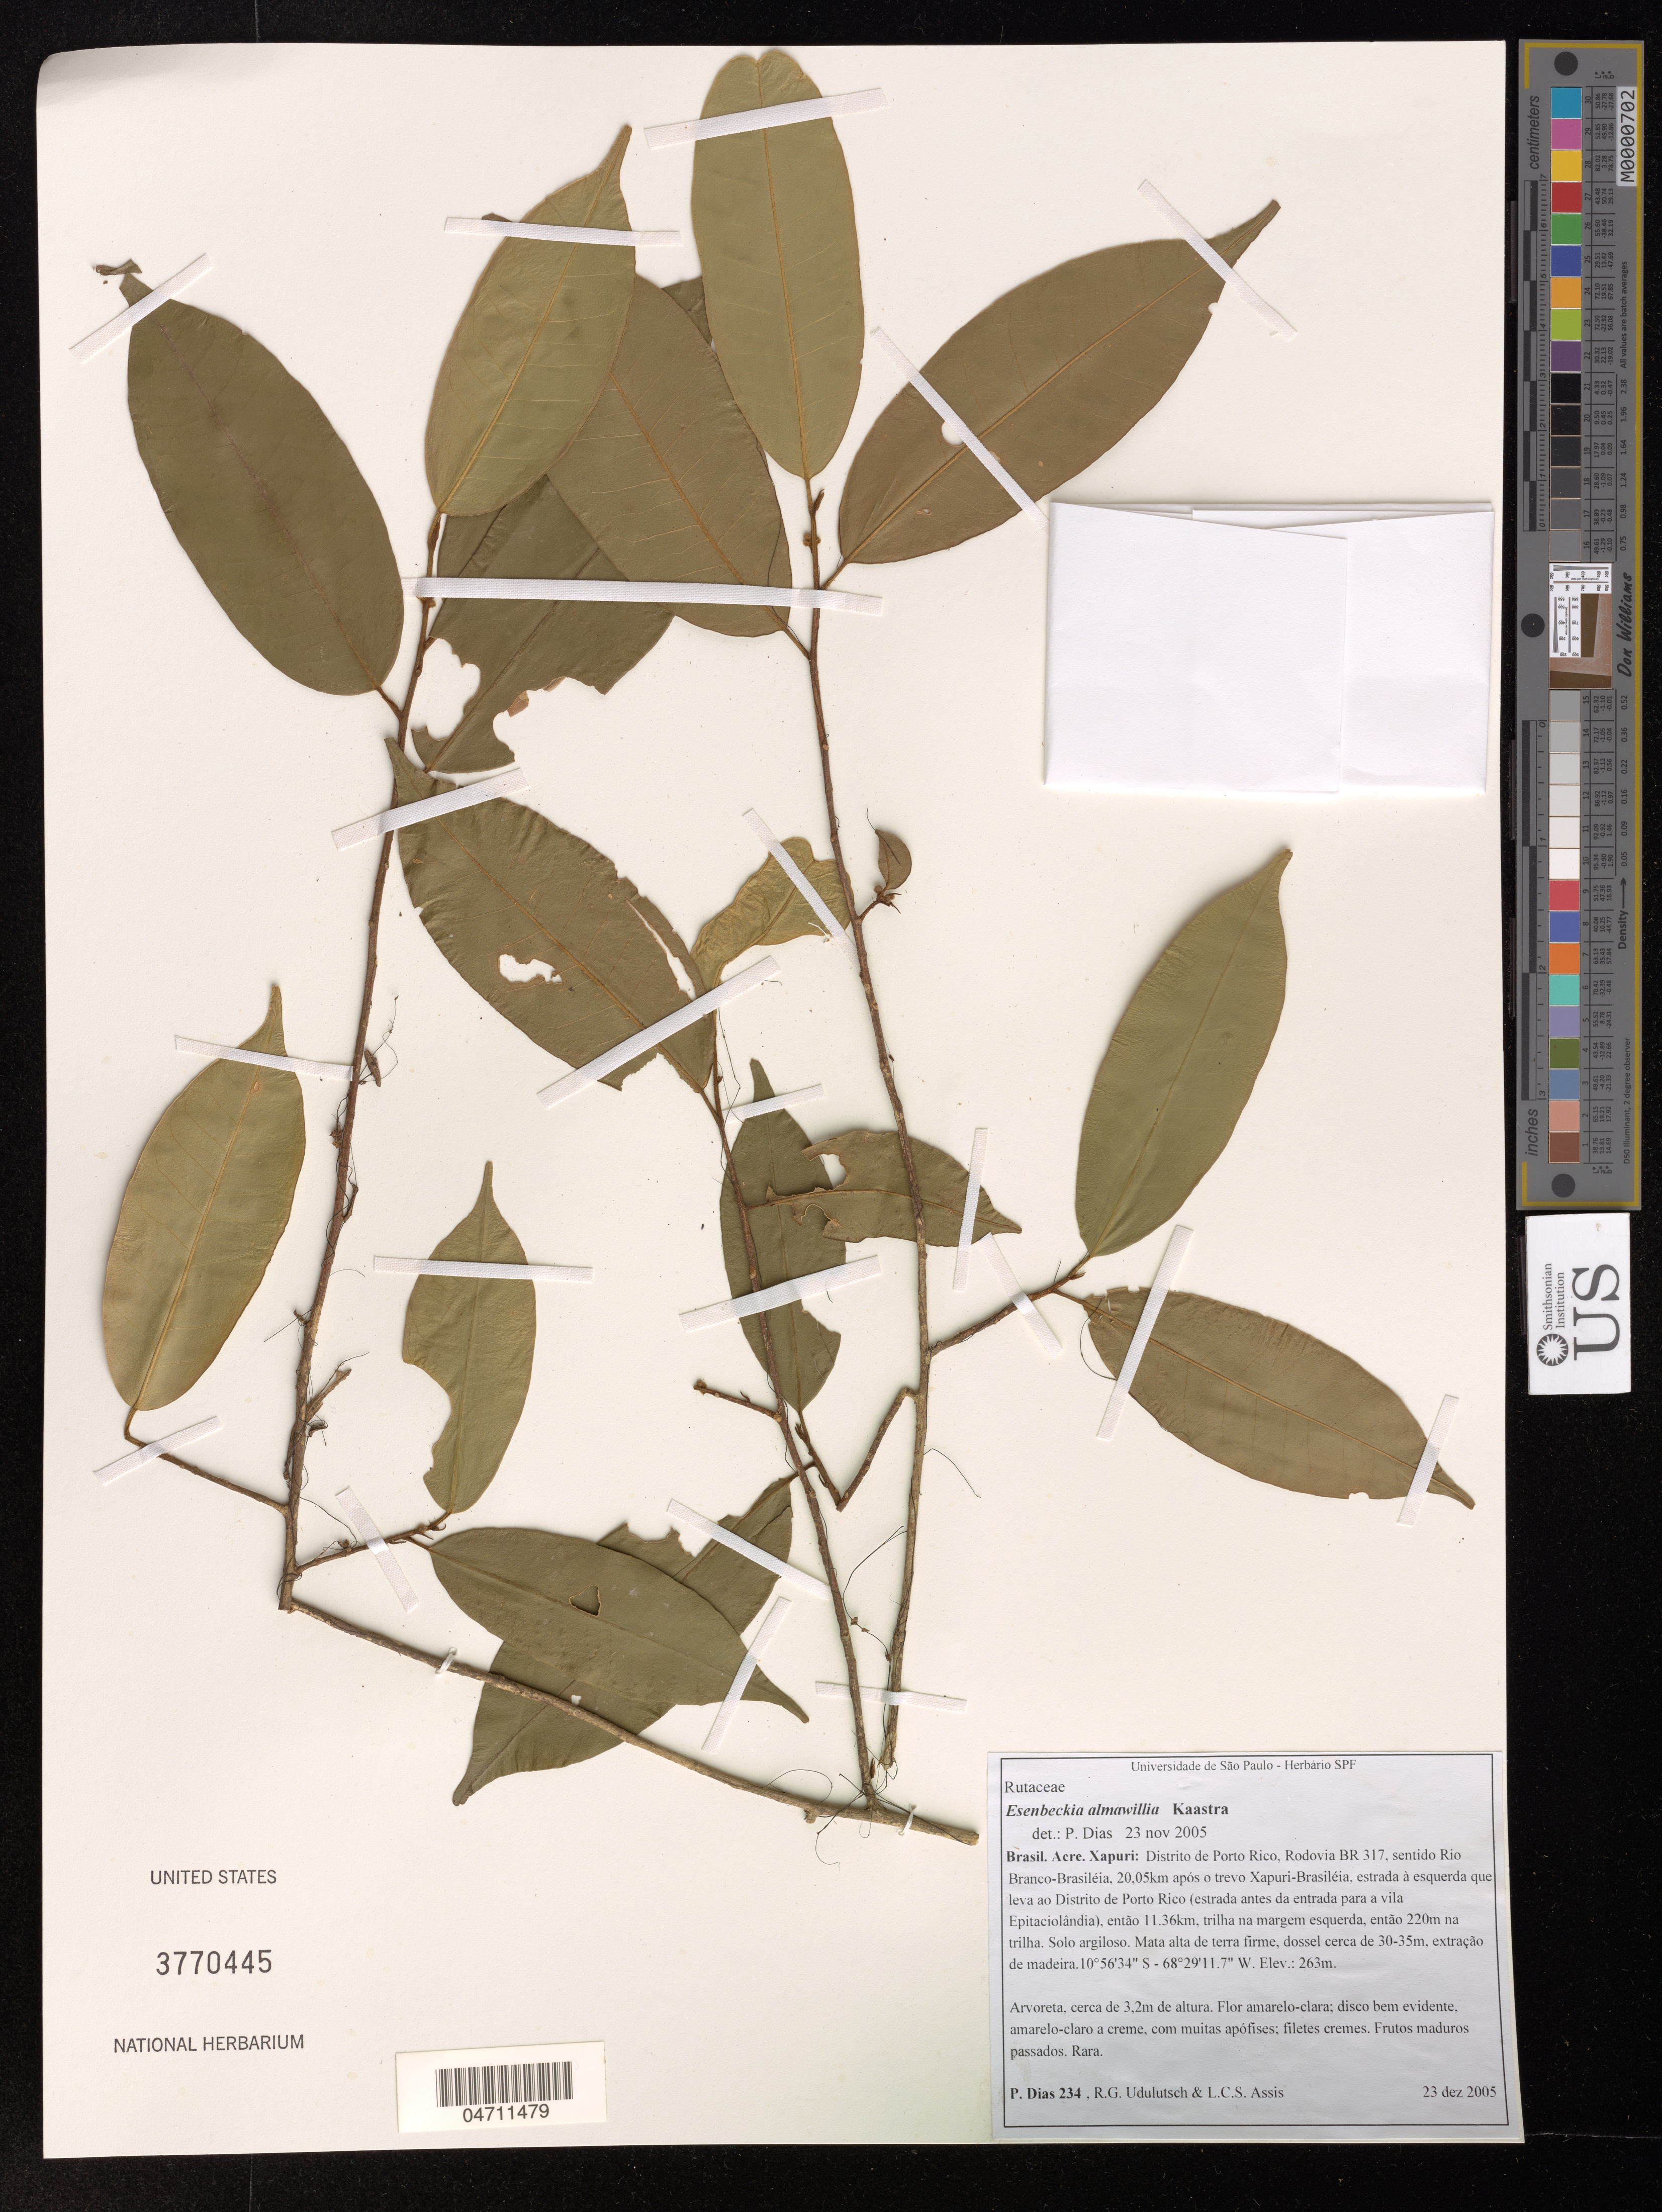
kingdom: Plantae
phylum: Tracheophyta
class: Magnoliopsida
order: Sapindales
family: Rutaceae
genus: Esenbeckia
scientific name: Esenbeckia almawilla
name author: Kaastra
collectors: P. Dias & R. Udulutsch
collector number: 234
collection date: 2005-12-23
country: Brazil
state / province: Acre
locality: Xapuri: Distrito de Porto Rico, Rodovia BR 317, sentido Rio Branco-Brasiléia, 20,05km após o trevo Xapuri-Brasiléia, estrada à esquerda que leva ao Distrito de Porto Rico (estrada antes da entrada para a vila Epitaciolândia), então 11.36km, trilha na margem esquerda então 220m na trilha.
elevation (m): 263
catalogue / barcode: US 3770445